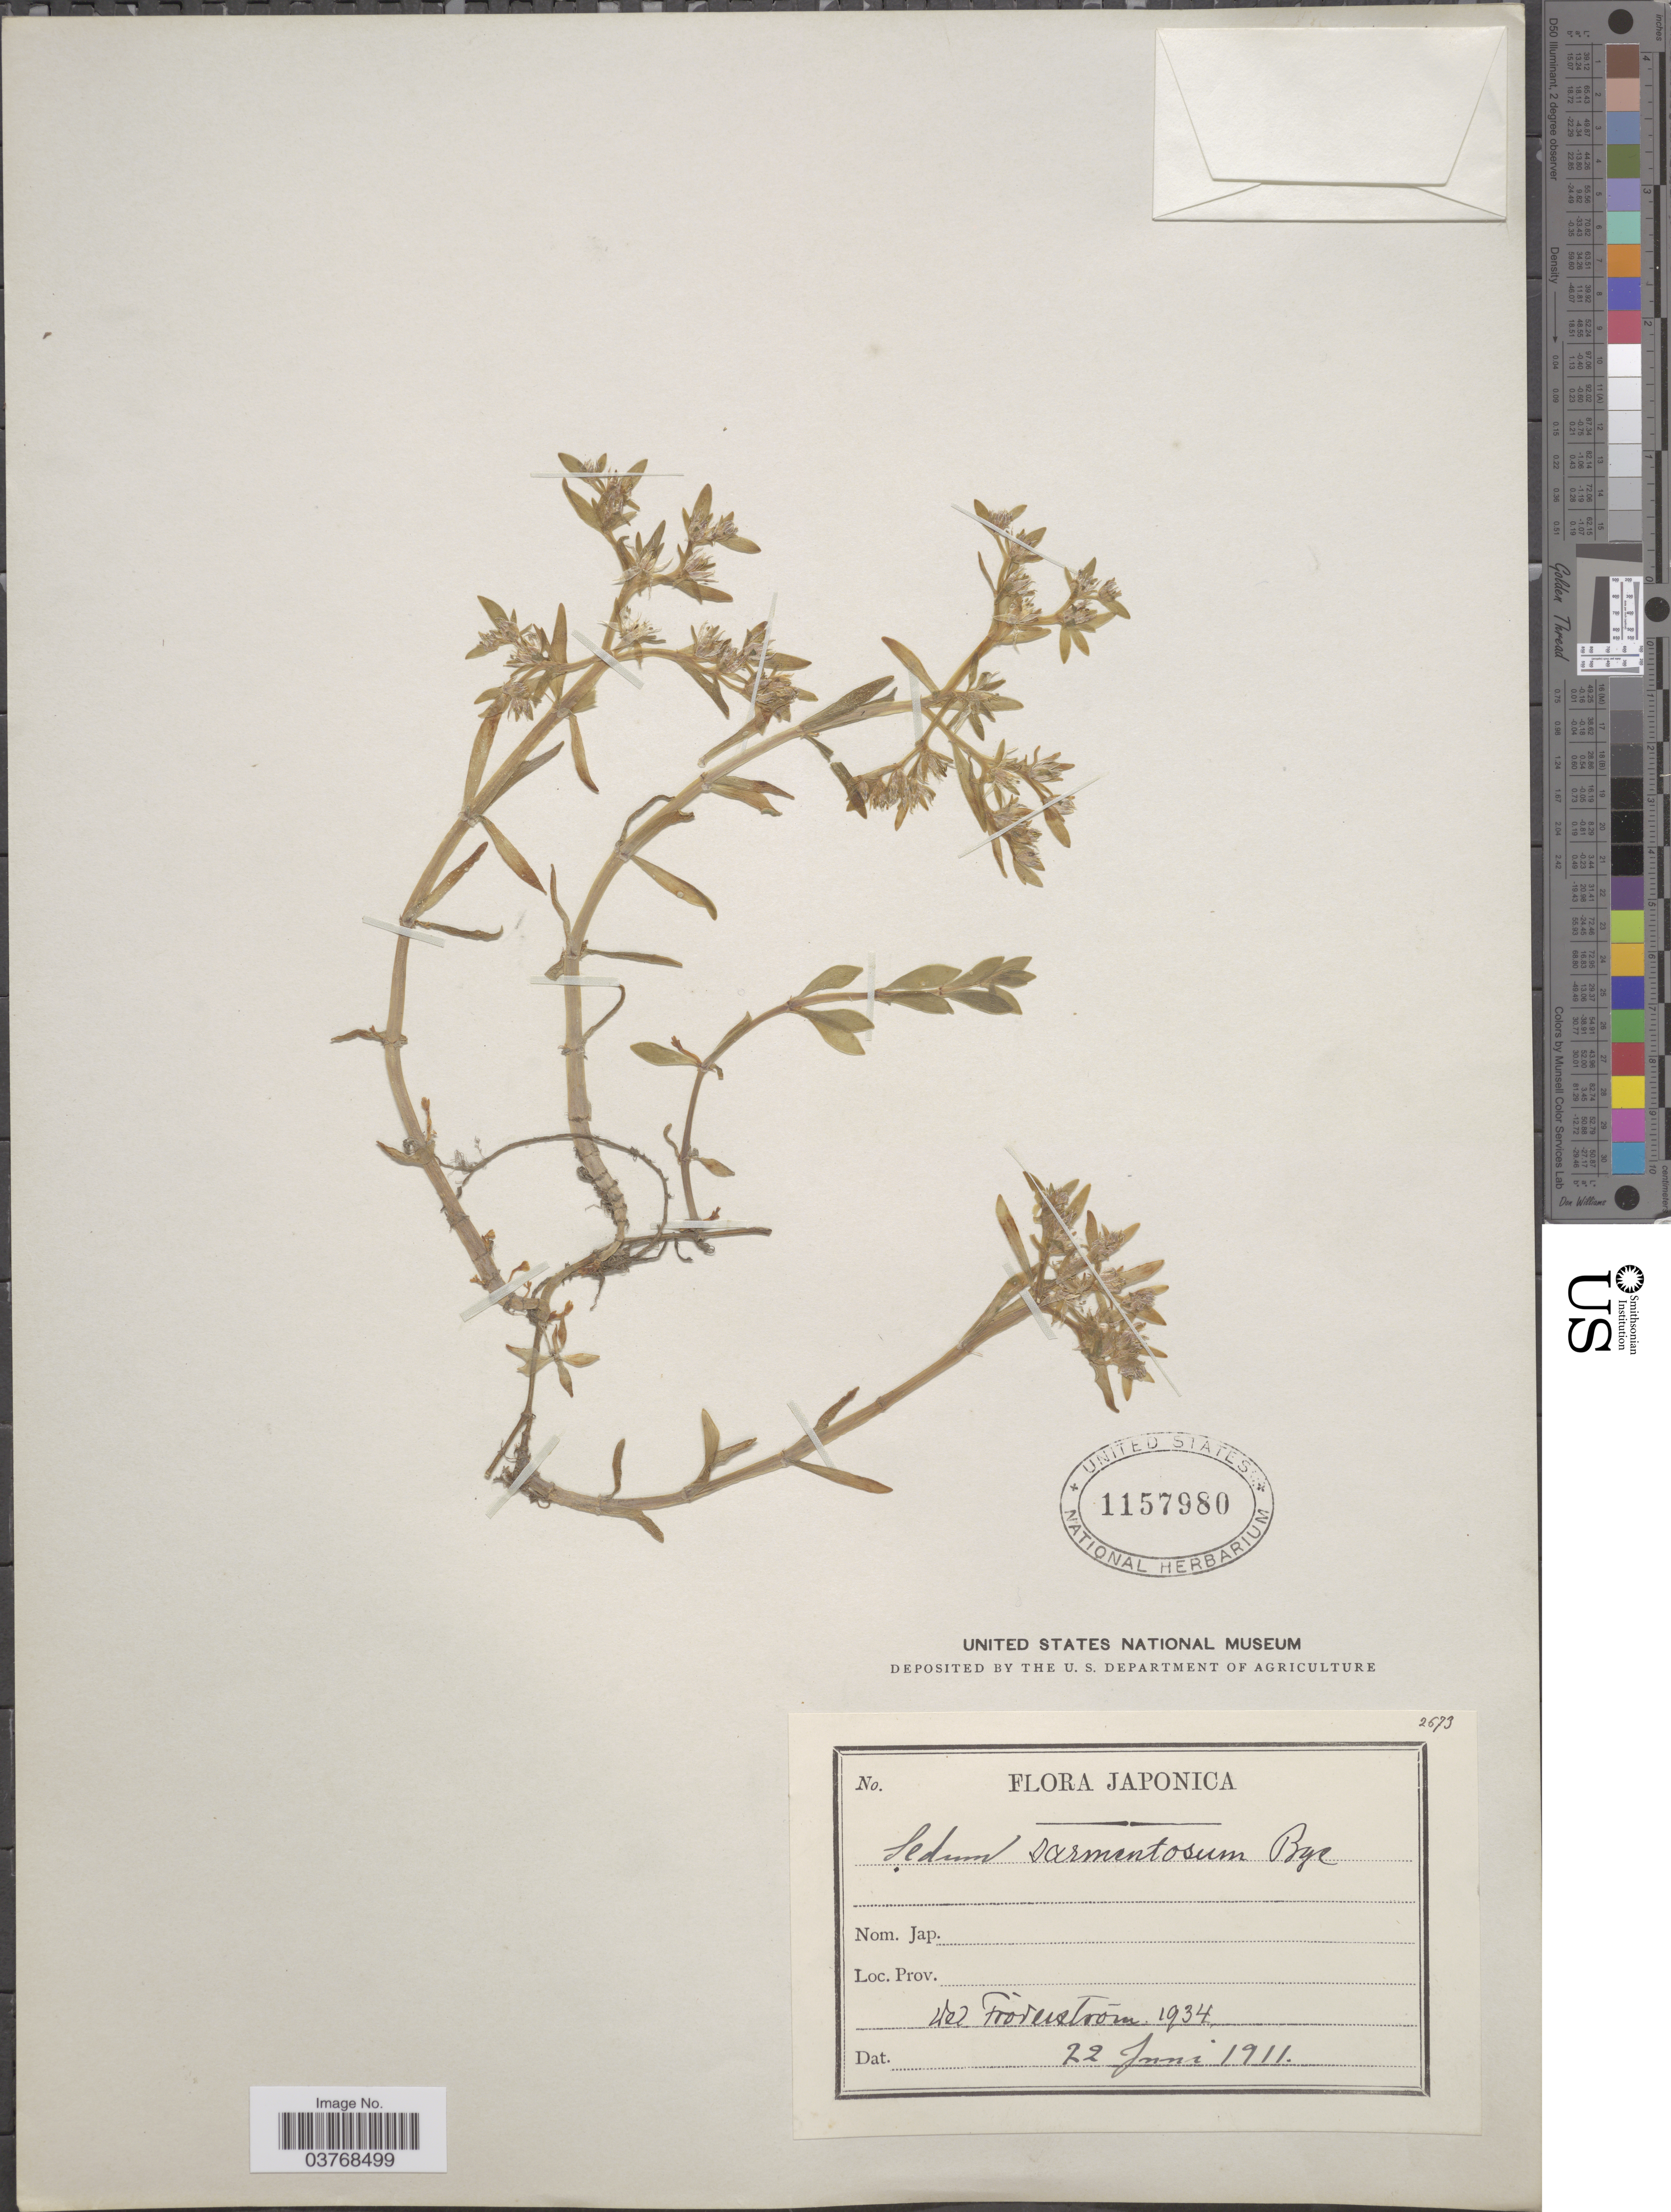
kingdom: Plantae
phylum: Tracheophyta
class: Magnoliopsida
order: Saxifragales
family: Crassulaceae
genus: Sedum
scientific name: Sedum sarmentosum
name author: Bunge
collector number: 2673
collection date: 1911-06-22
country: Japan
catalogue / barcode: US 1157980